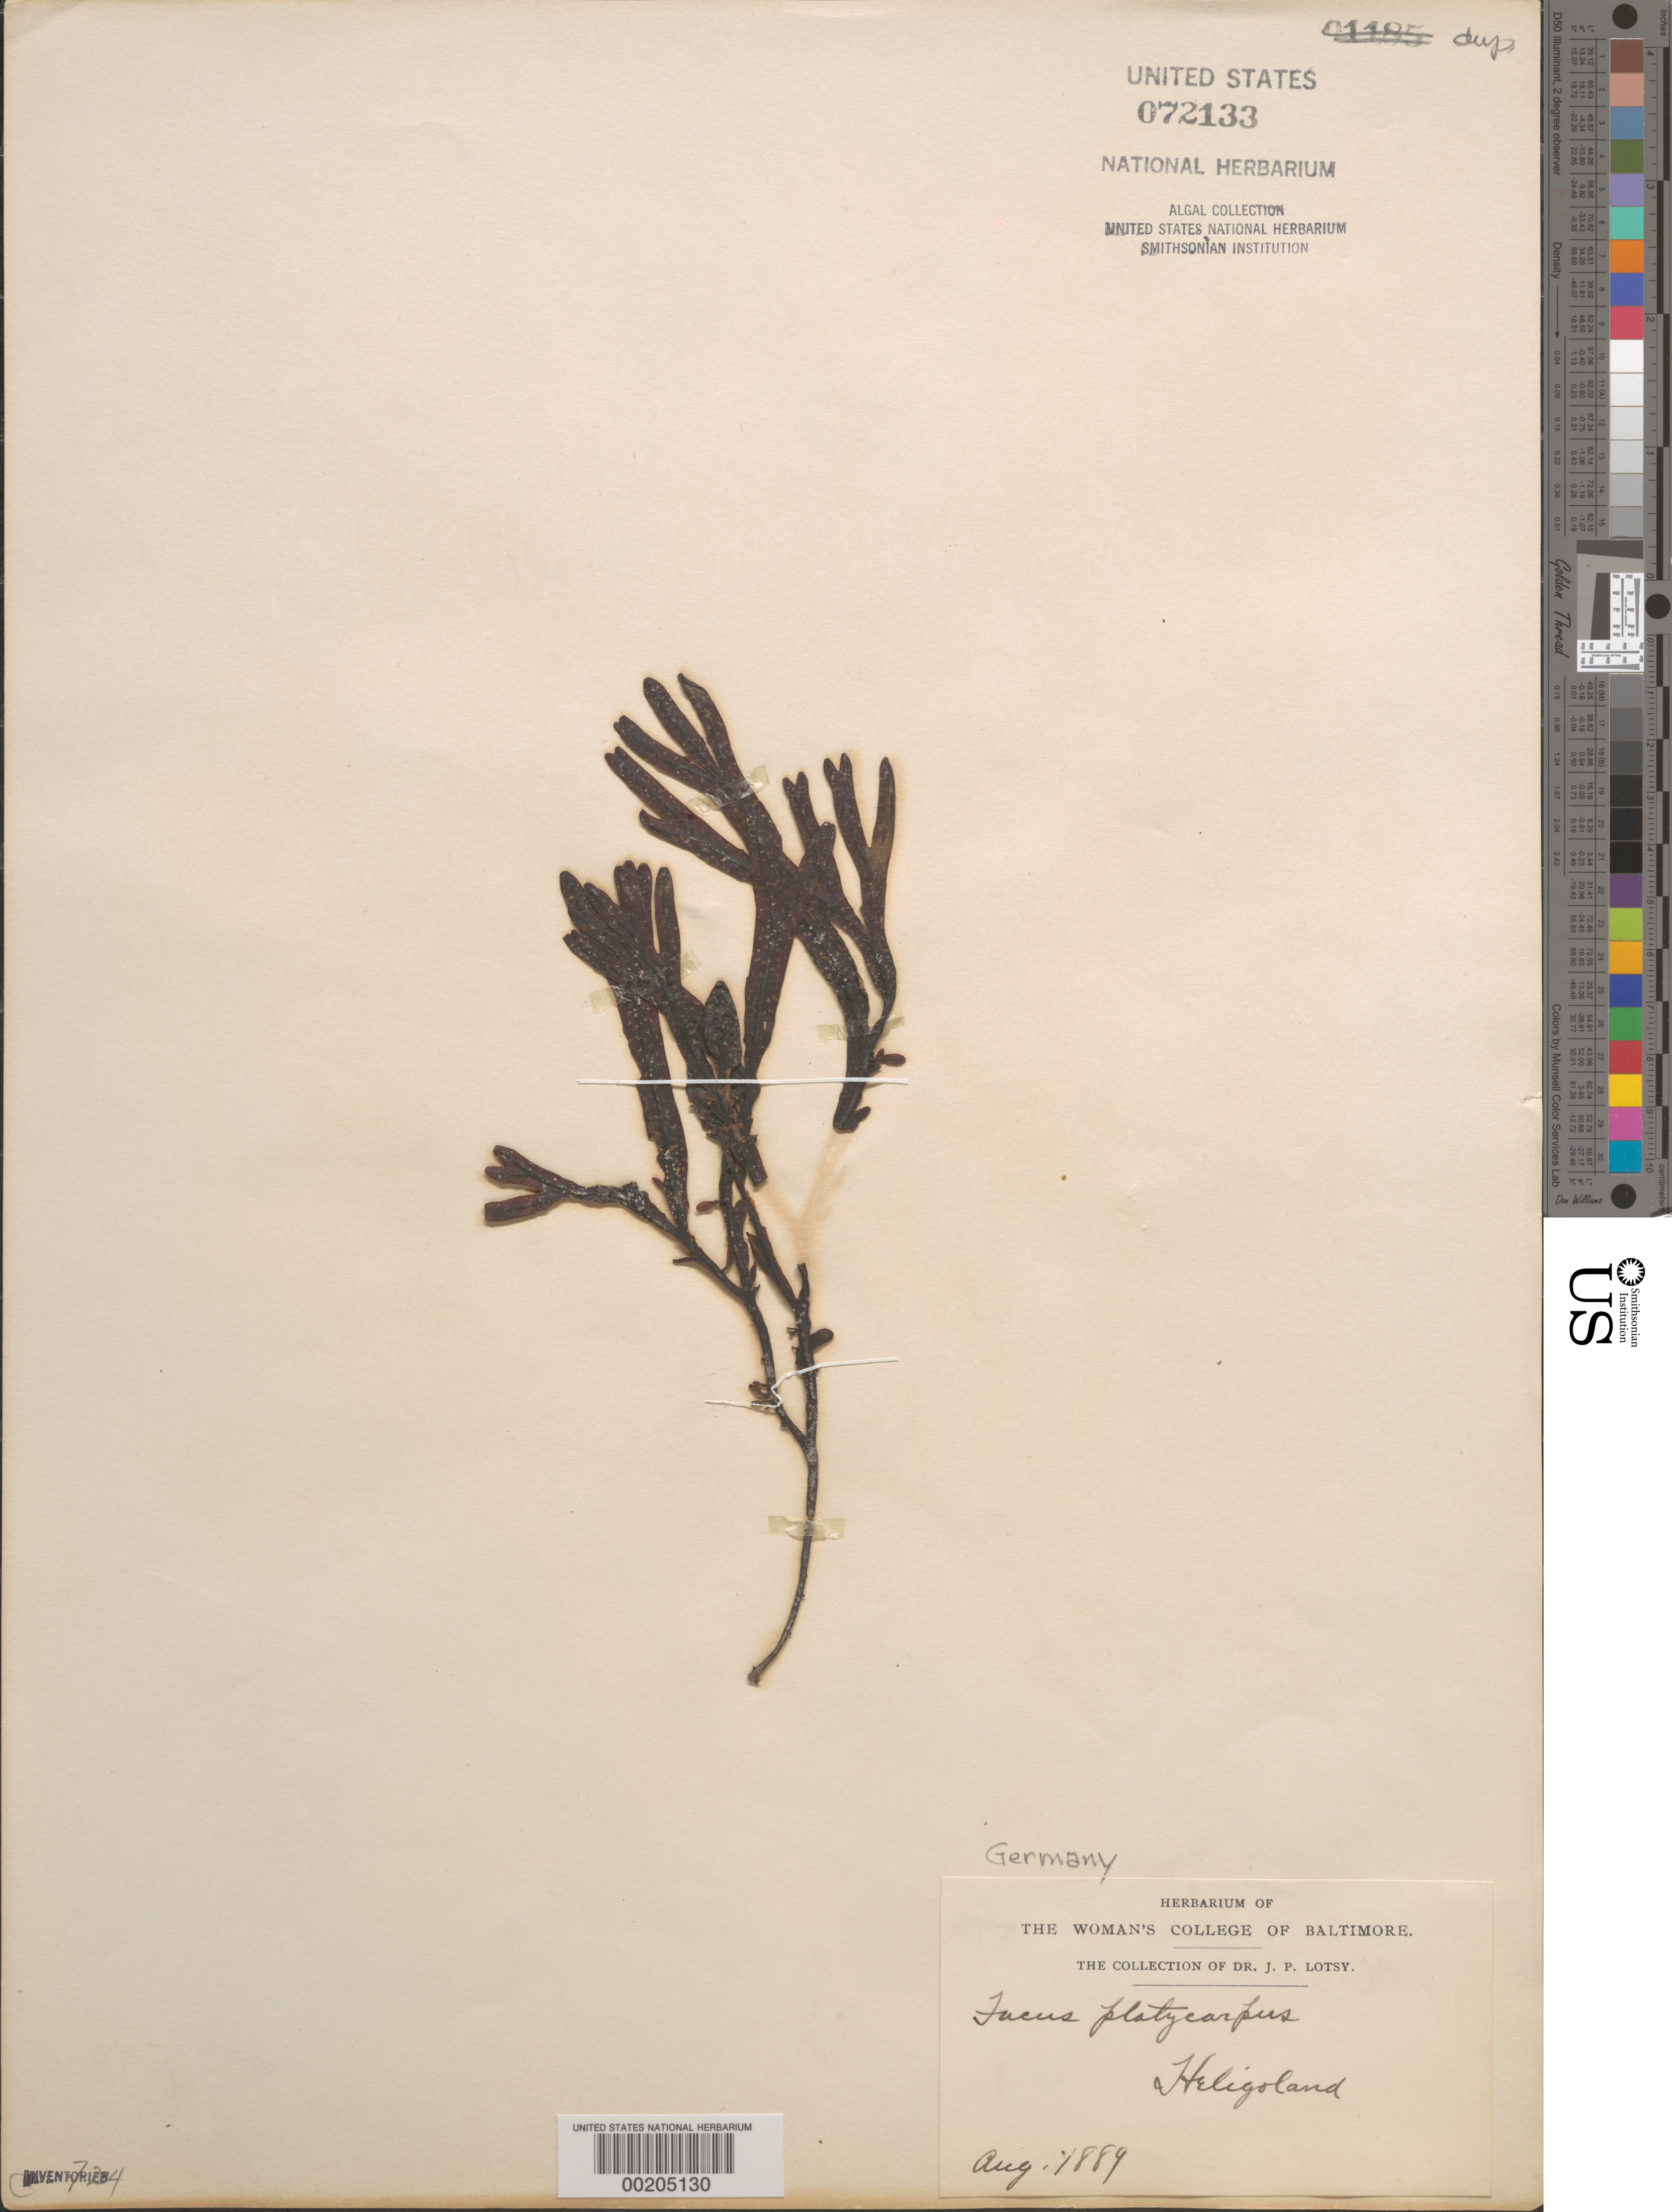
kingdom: Chromista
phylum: Ochrophyta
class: Phaeophyceae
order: Fucales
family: Fucaceae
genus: Fucus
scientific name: Fucus macroguiryi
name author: Almeida et al.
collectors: J. Lotsy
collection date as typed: Aug 1889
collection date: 1889-08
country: Germany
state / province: Schleswig-Holstein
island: Helgoland (Heligoland)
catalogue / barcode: US 72133